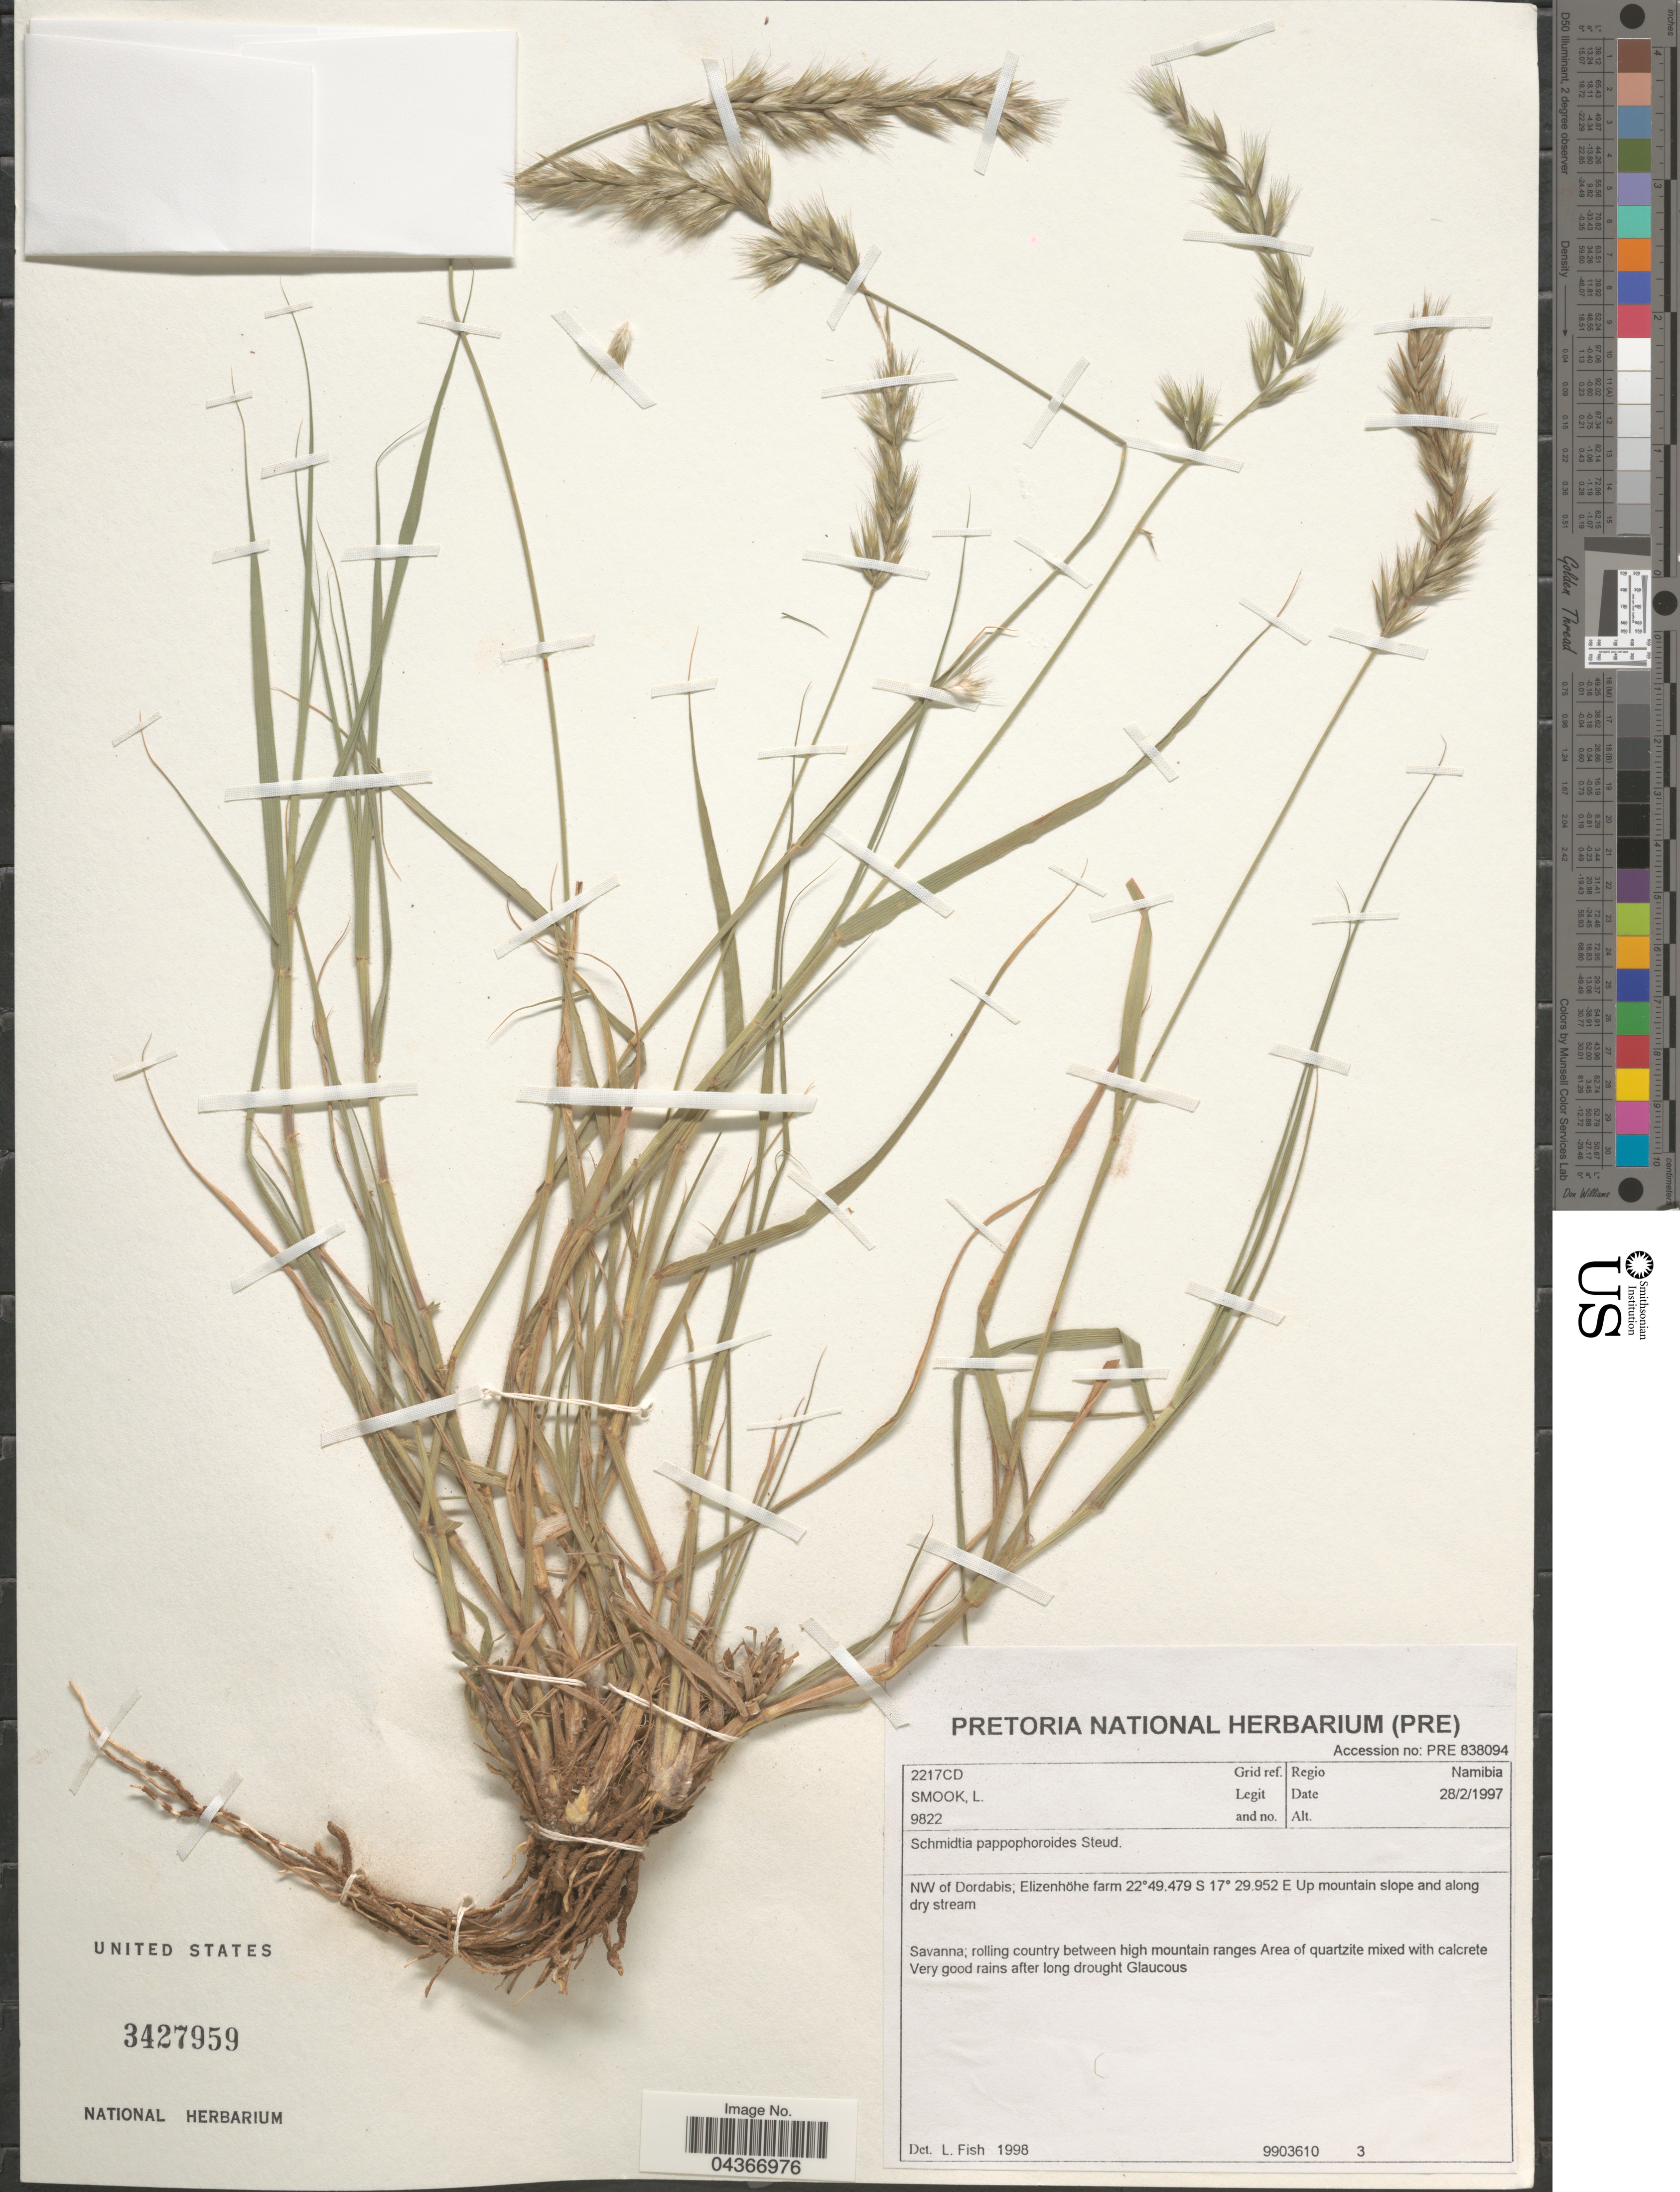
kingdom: Plantae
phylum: Tracheophyta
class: Liliopsida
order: Poales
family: Poaceae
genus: Schmidtia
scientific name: Schmidtia pappophoroides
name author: Steud. ex J.A. Schmidt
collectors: L. Smook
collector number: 9822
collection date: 1997-02-28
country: Namibia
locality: Grid ref. 2217CD. Regio Namibia. NW of Dordabis; Elizenhöhe farm. Up mountain slope and along dry stream. Savanna; rolling country between high mountain ranges Area of quartzite.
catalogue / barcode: US 3427959